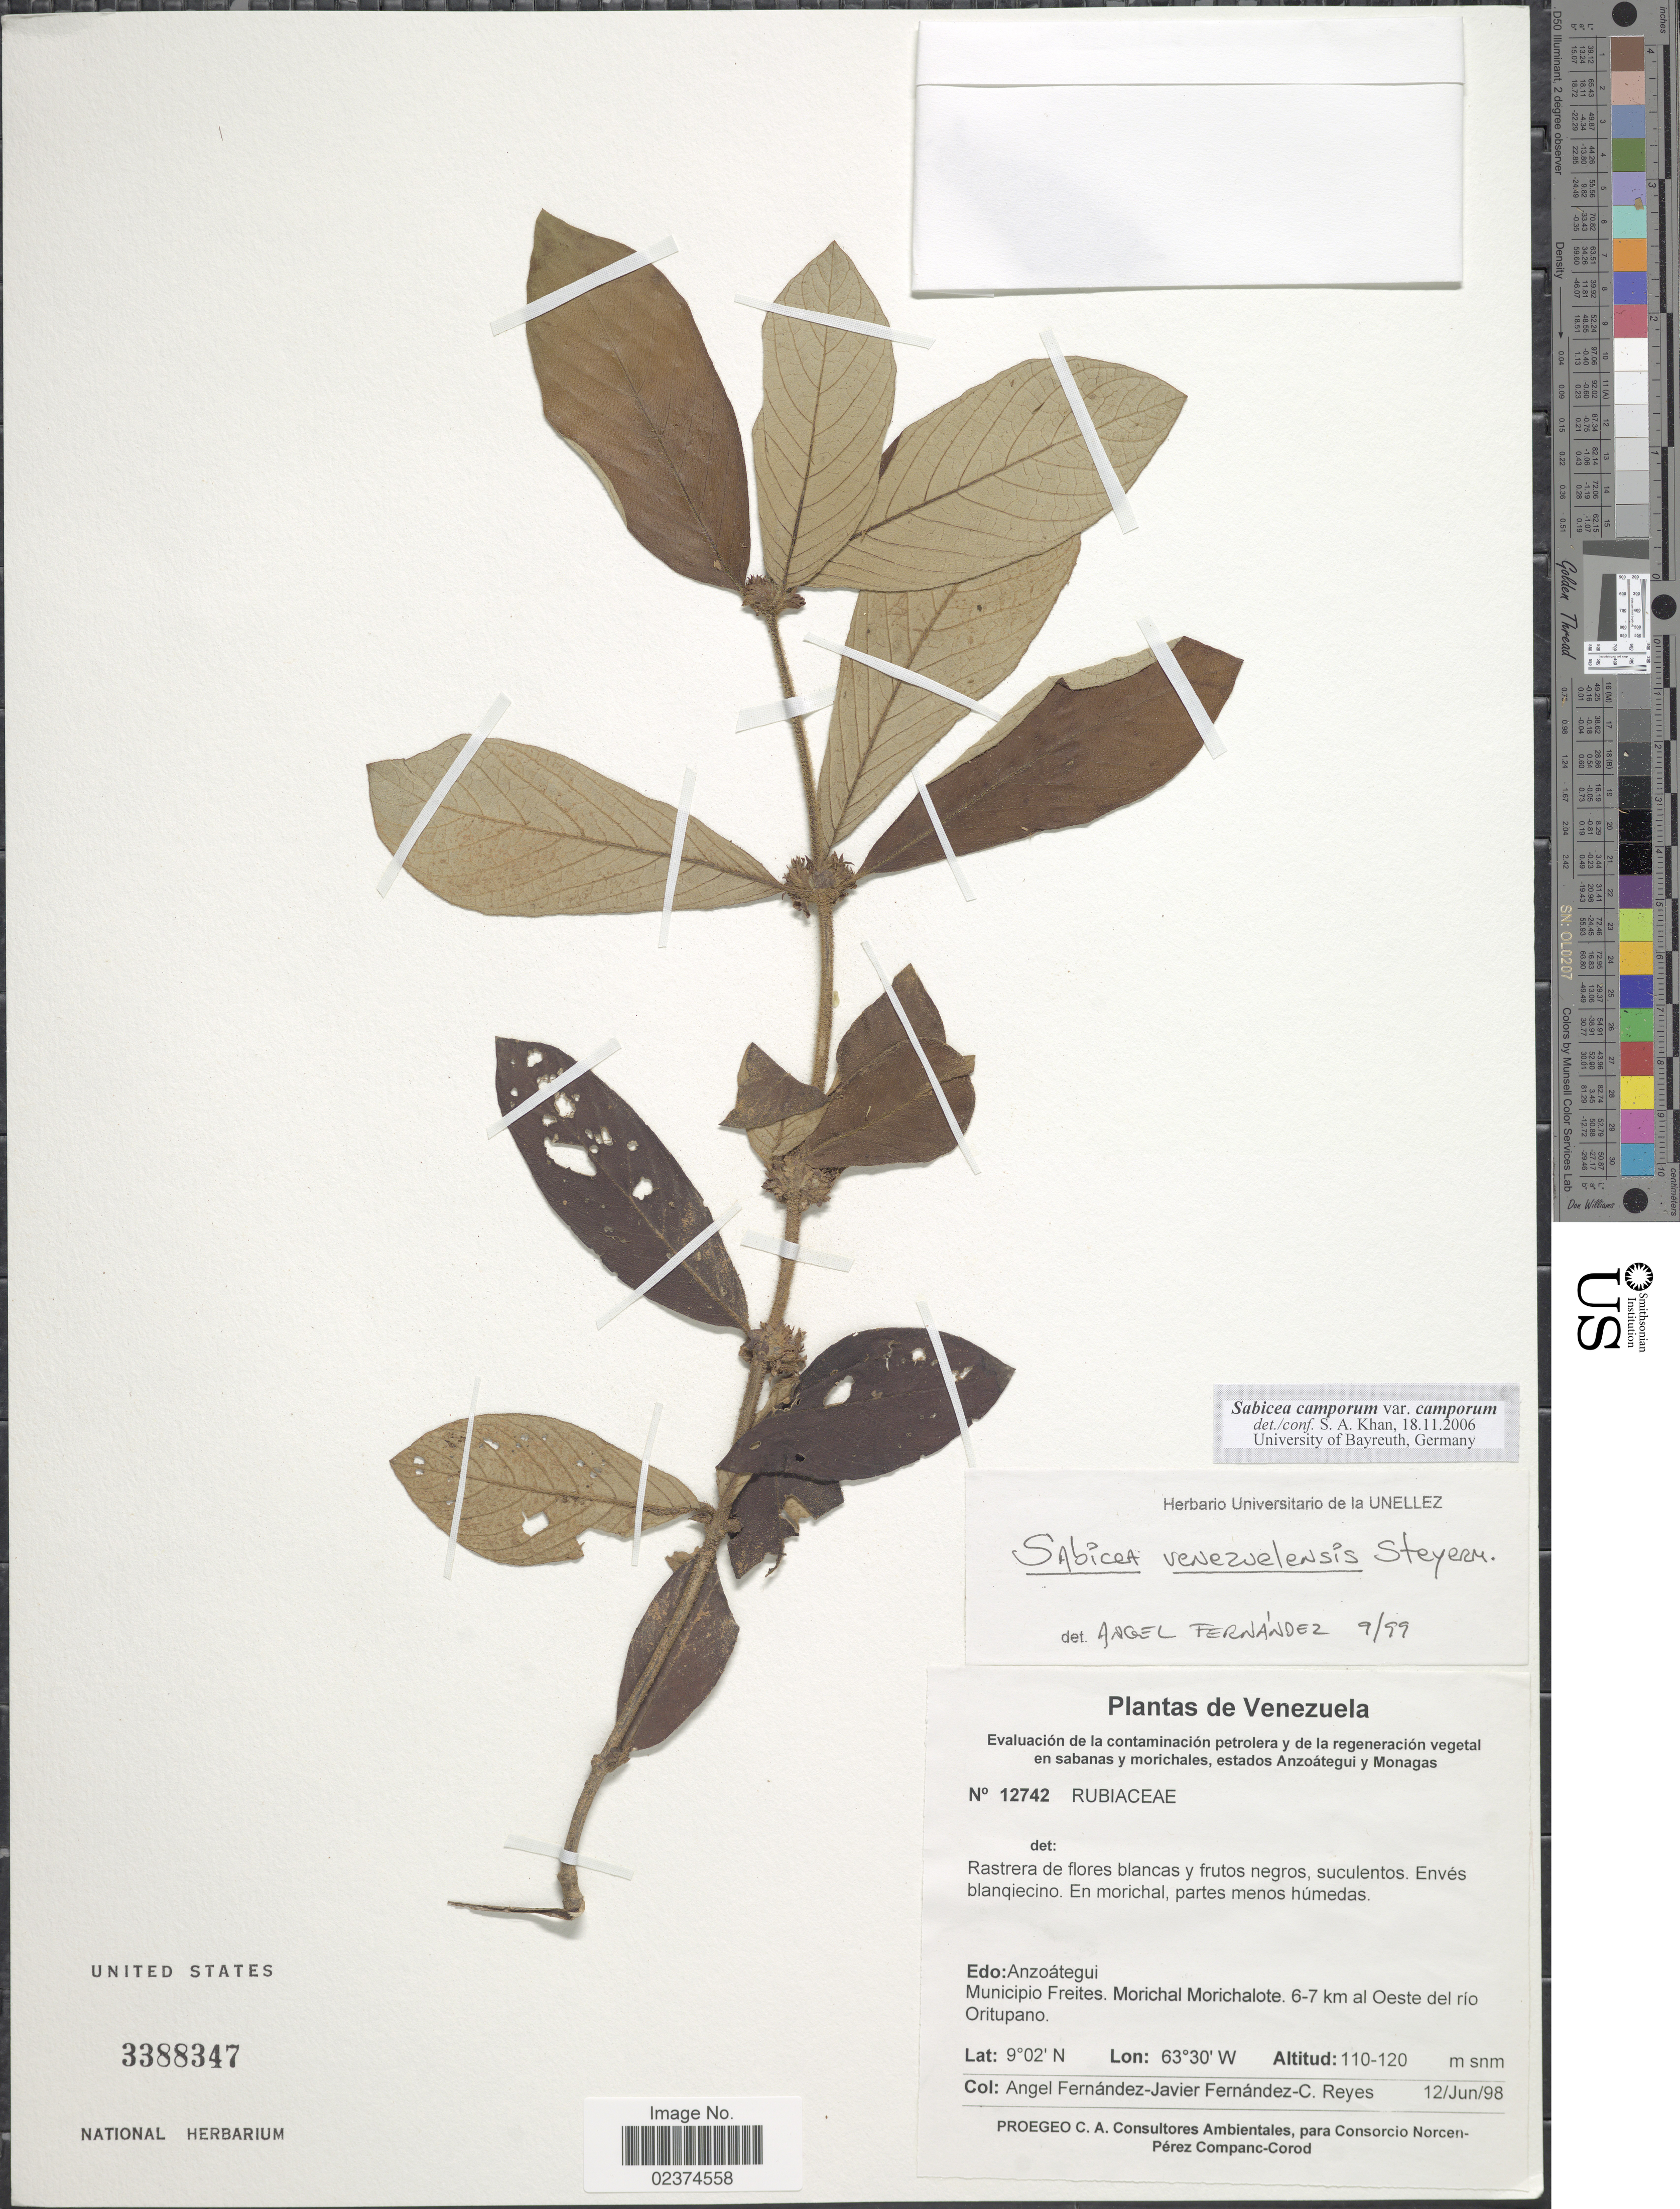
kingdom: Plantae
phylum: Tracheophyta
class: Magnoliopsida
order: Gentianales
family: Rubiaceae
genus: Sabicea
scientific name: Sabicea camporum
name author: Sprague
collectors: Á. Fernández, J. Fernández & C. Reyes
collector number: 12742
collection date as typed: Transcribed d/m/y: 12/6/98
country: Venezuela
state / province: Anzoategui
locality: Municipio Freites. Morichal Morichalote. 6-7 km al Oeste del rio Oritupano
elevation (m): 110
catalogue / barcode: US 3388347